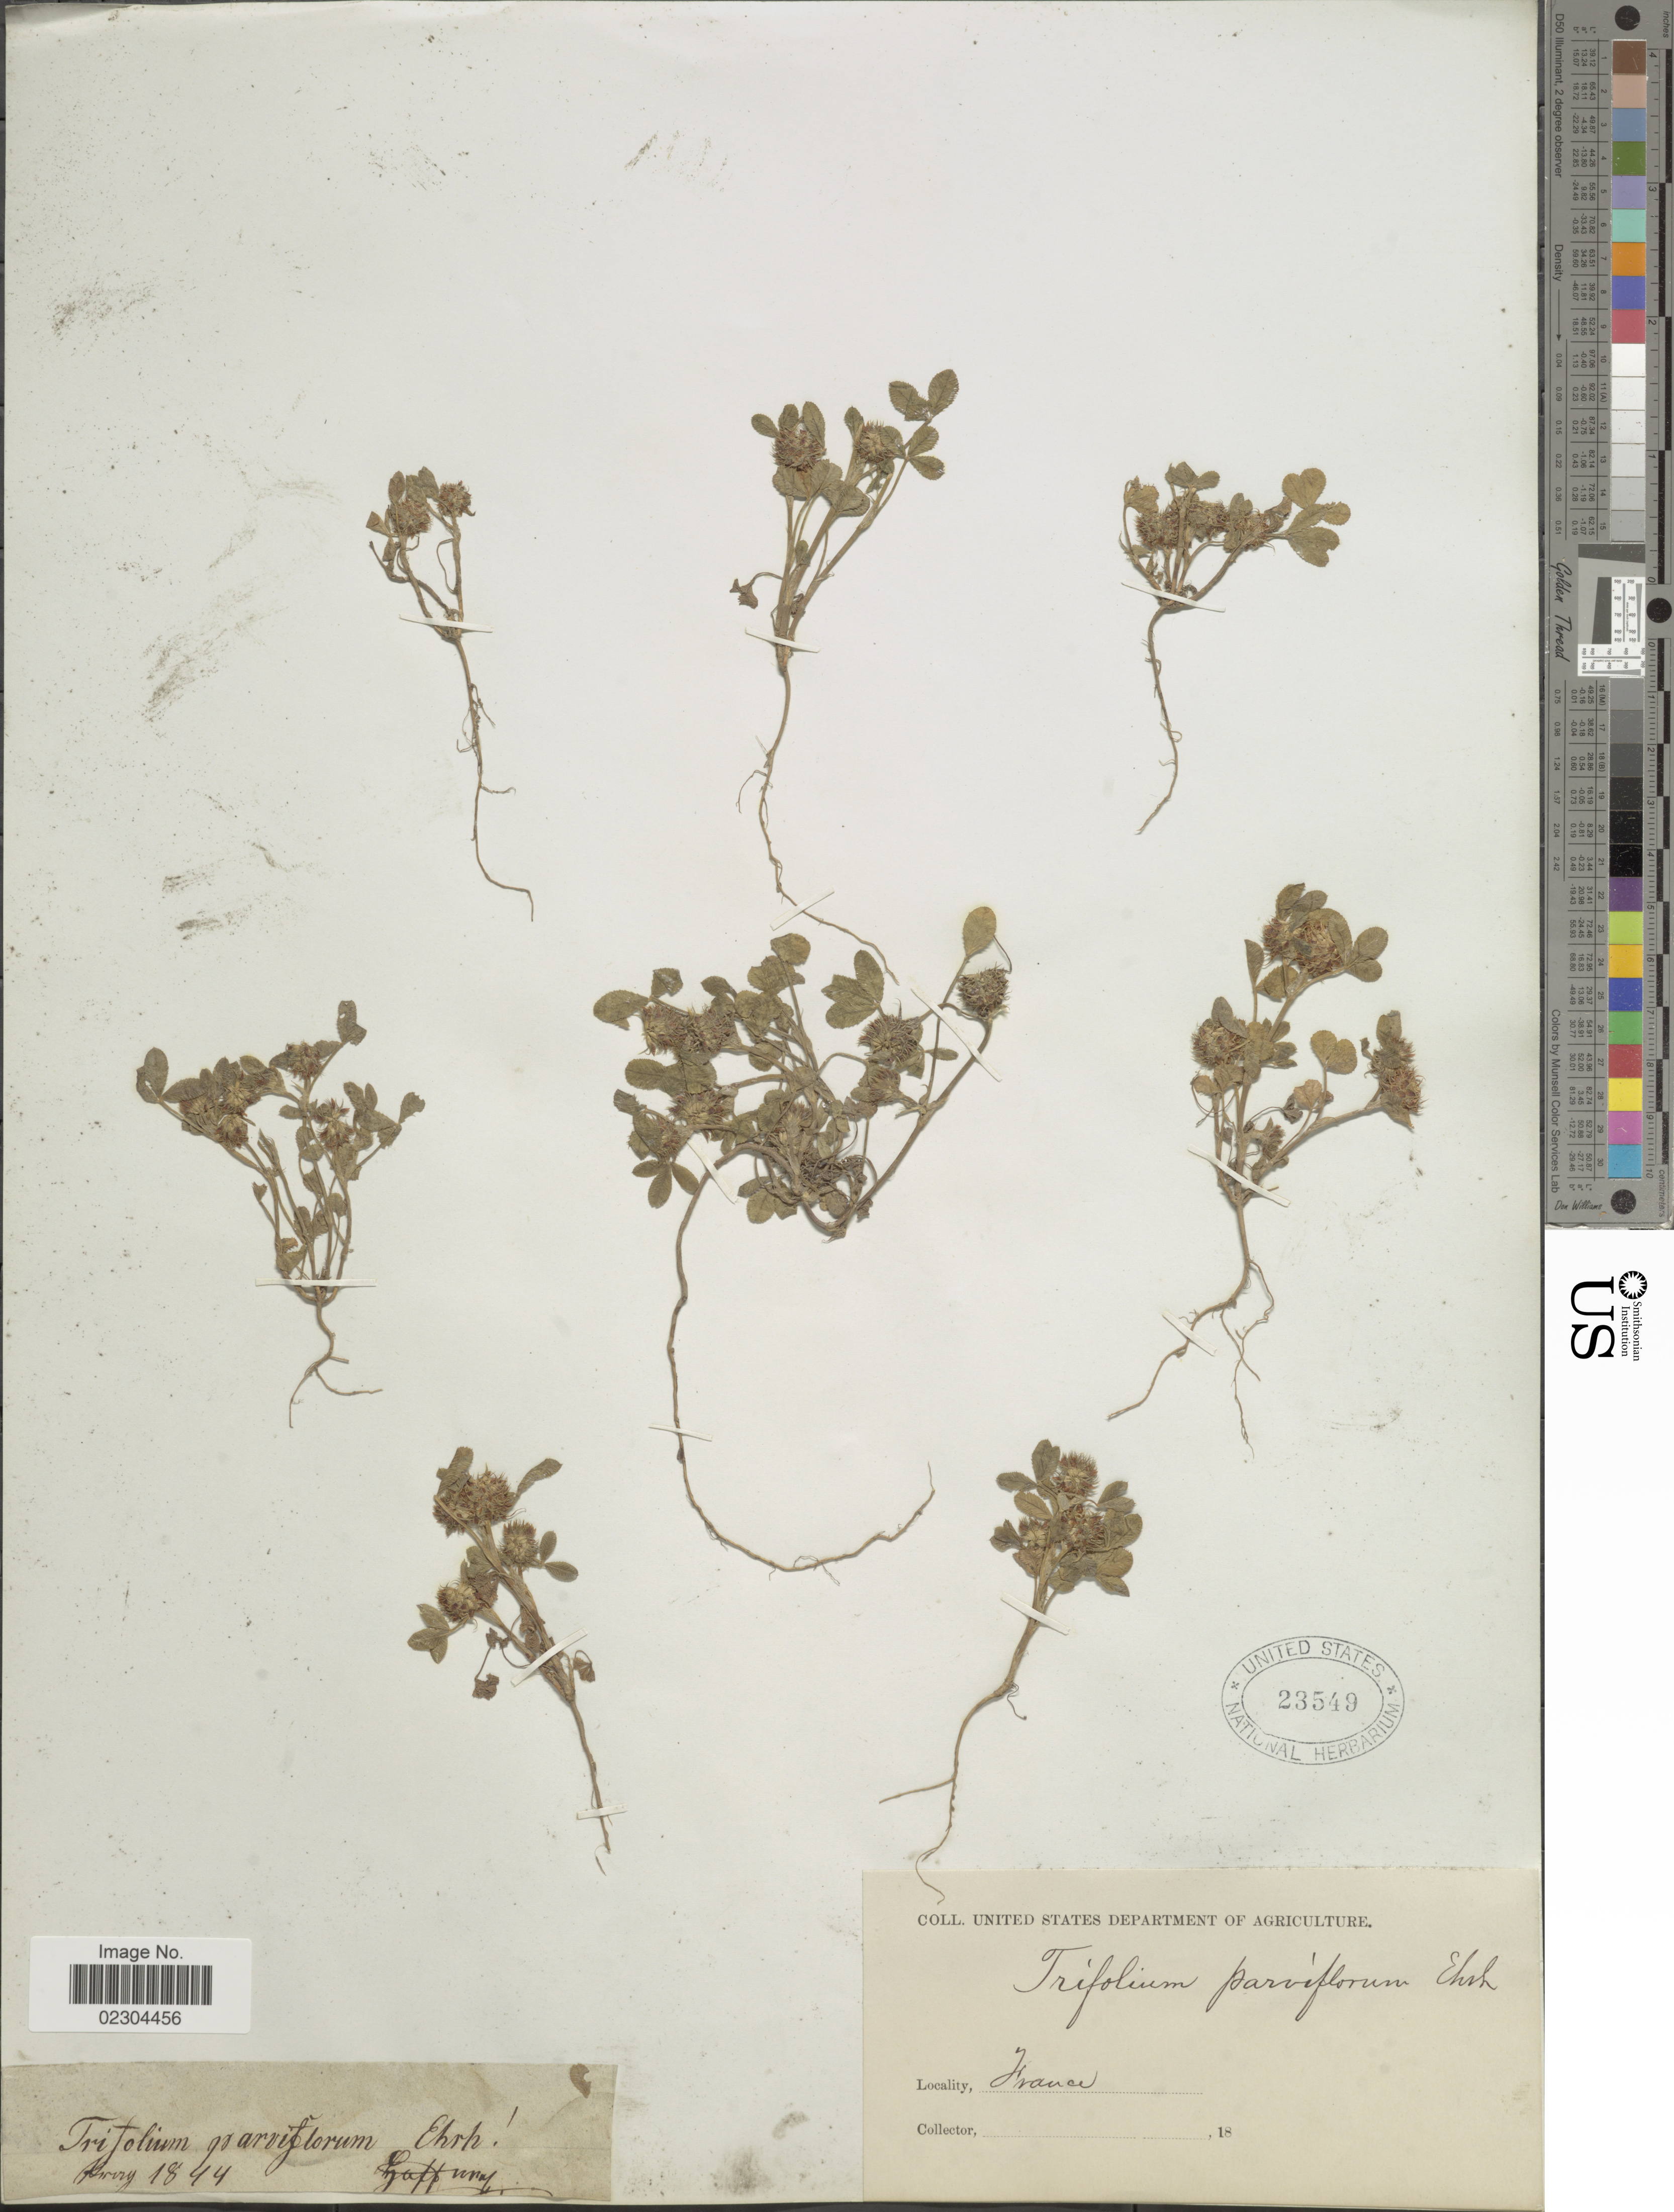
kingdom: Plantae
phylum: Tracheophyta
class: Magnoliopsida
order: Fabales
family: Fabaceae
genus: Trifolium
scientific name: Trifolium parviflorum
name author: Ehrh.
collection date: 1844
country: France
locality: Every [interpreted]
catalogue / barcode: US 23549